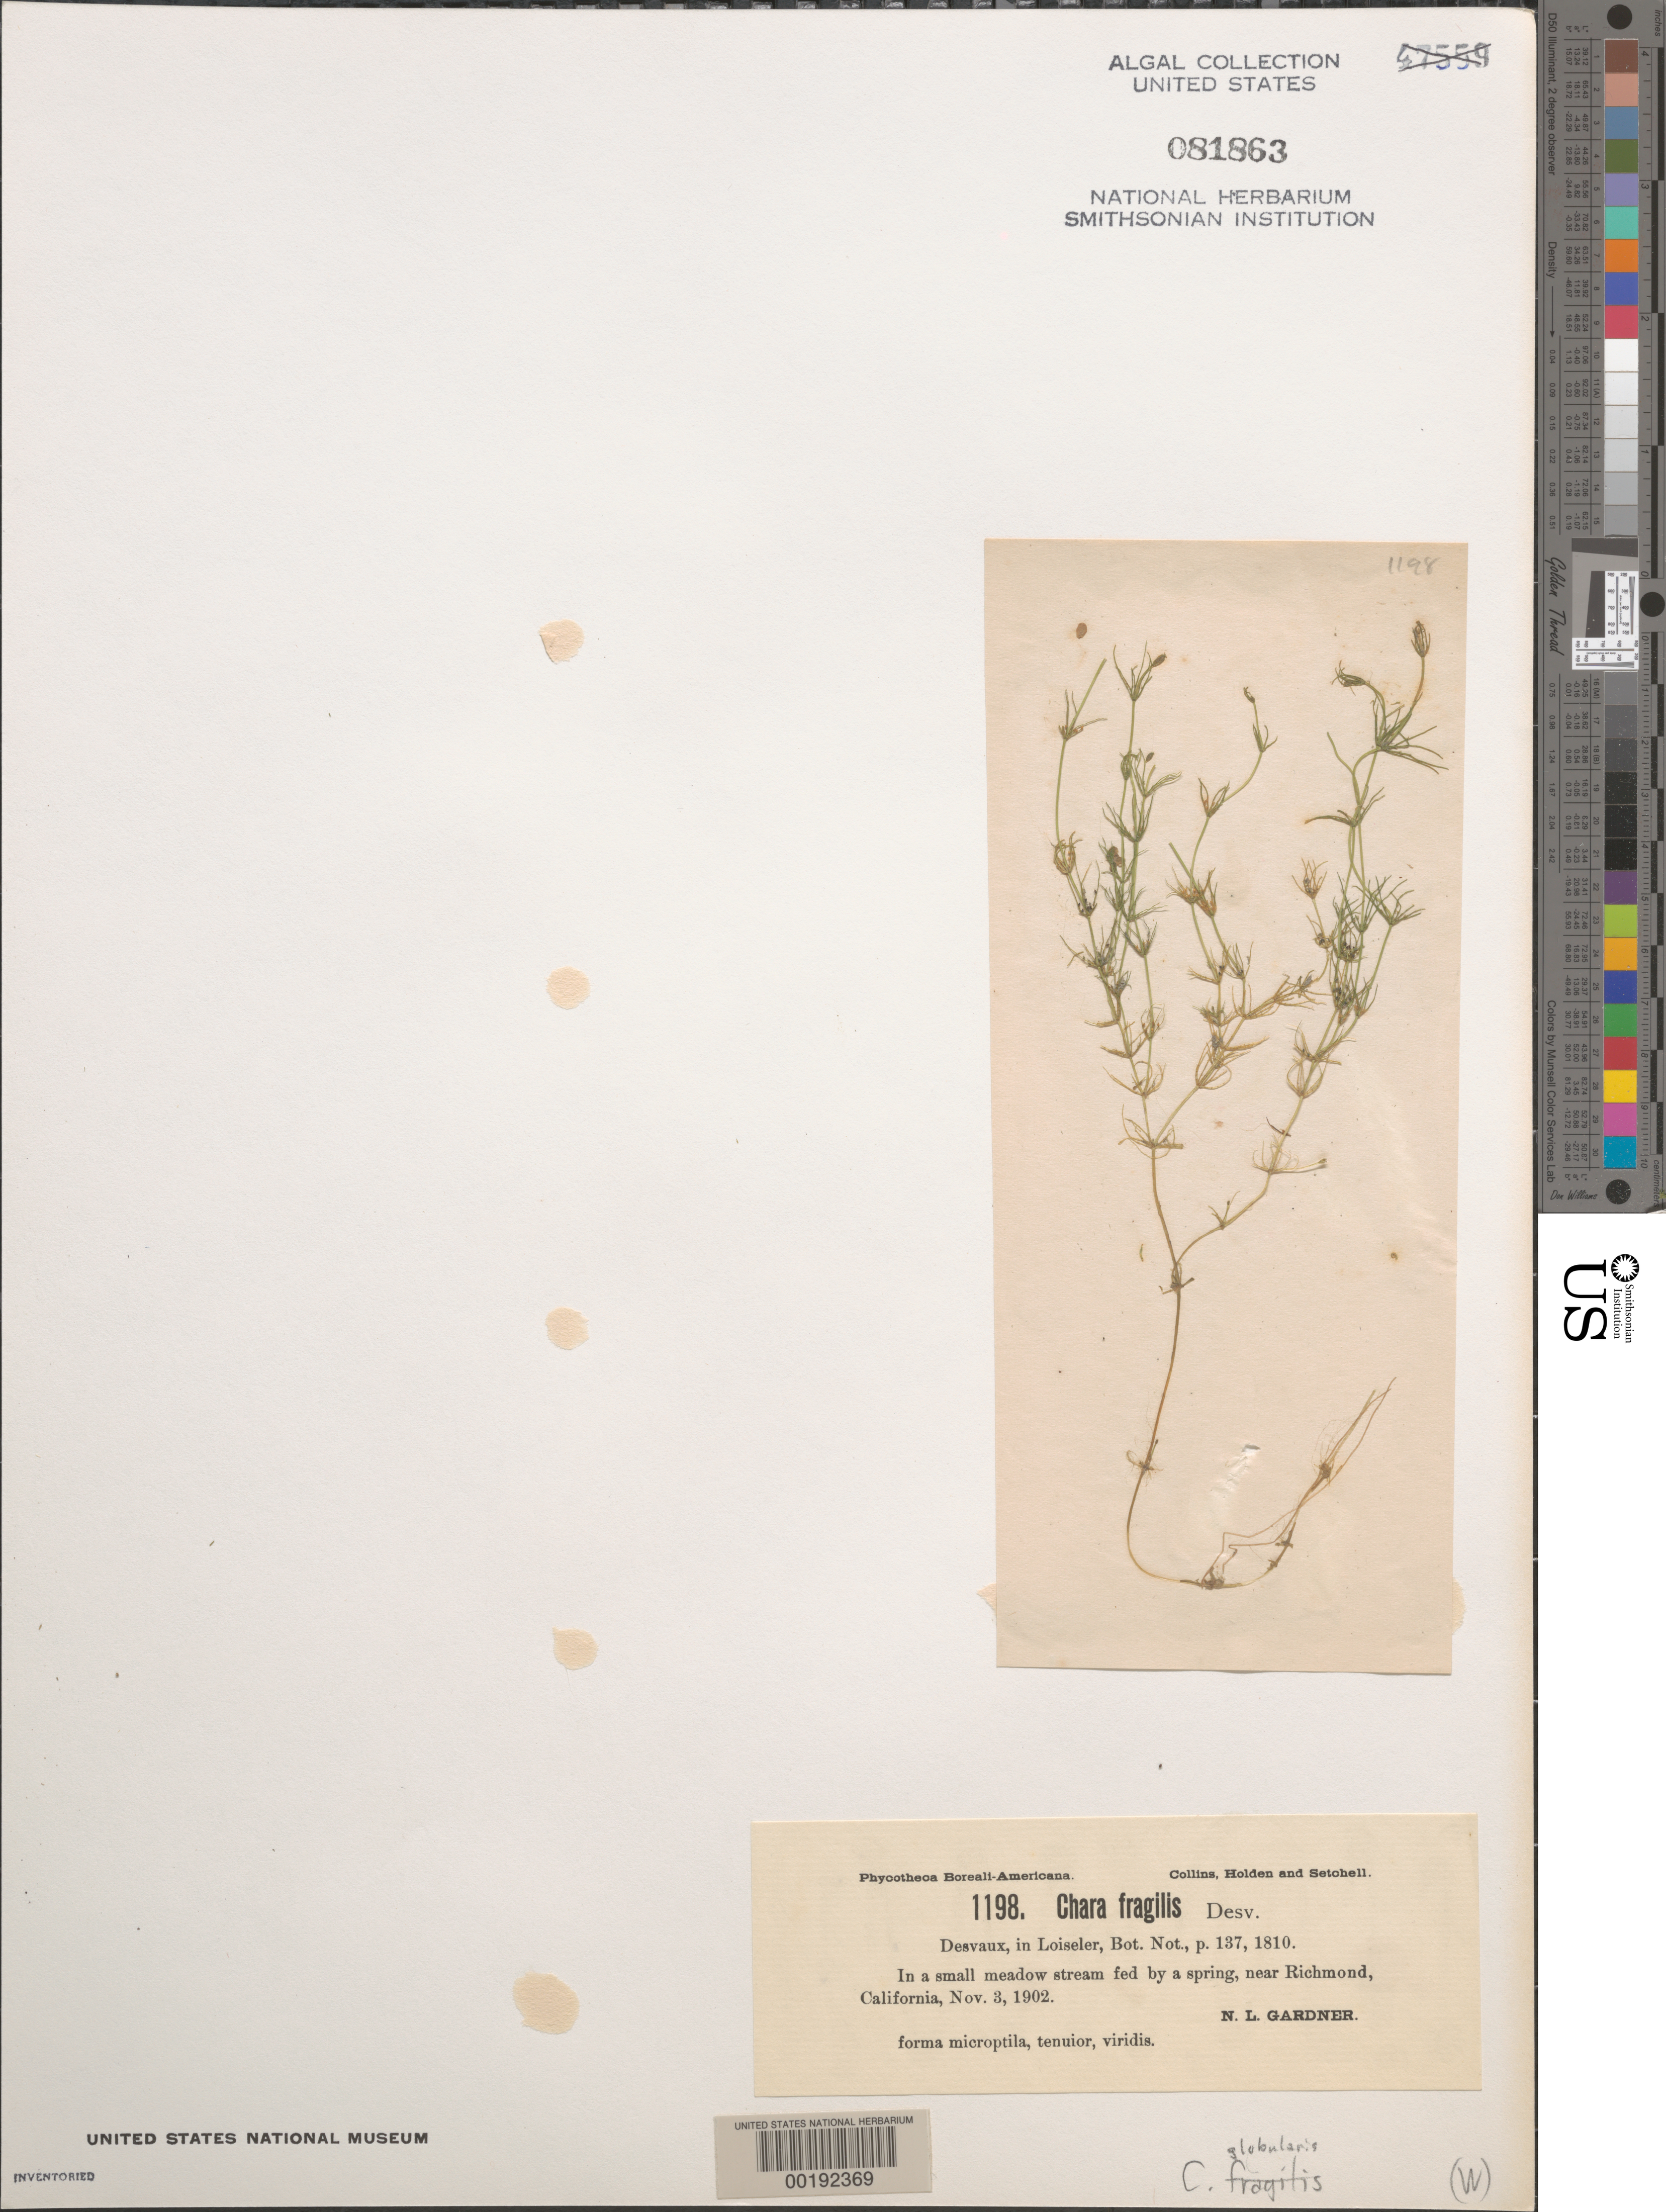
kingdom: Plantae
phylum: Charophyta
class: Charophyceae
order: Charales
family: Characeae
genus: Chara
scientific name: Chara globularis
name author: Thuiller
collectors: N. Gardner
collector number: PB-A 1198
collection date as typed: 03 Nov 1902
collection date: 1902-11-03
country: United States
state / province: California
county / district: Contra Costa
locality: Near Richmond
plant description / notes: Collins, Holden & Setchell, Phycotheca Boreali-Americana, as Chara fragilis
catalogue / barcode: US 81863